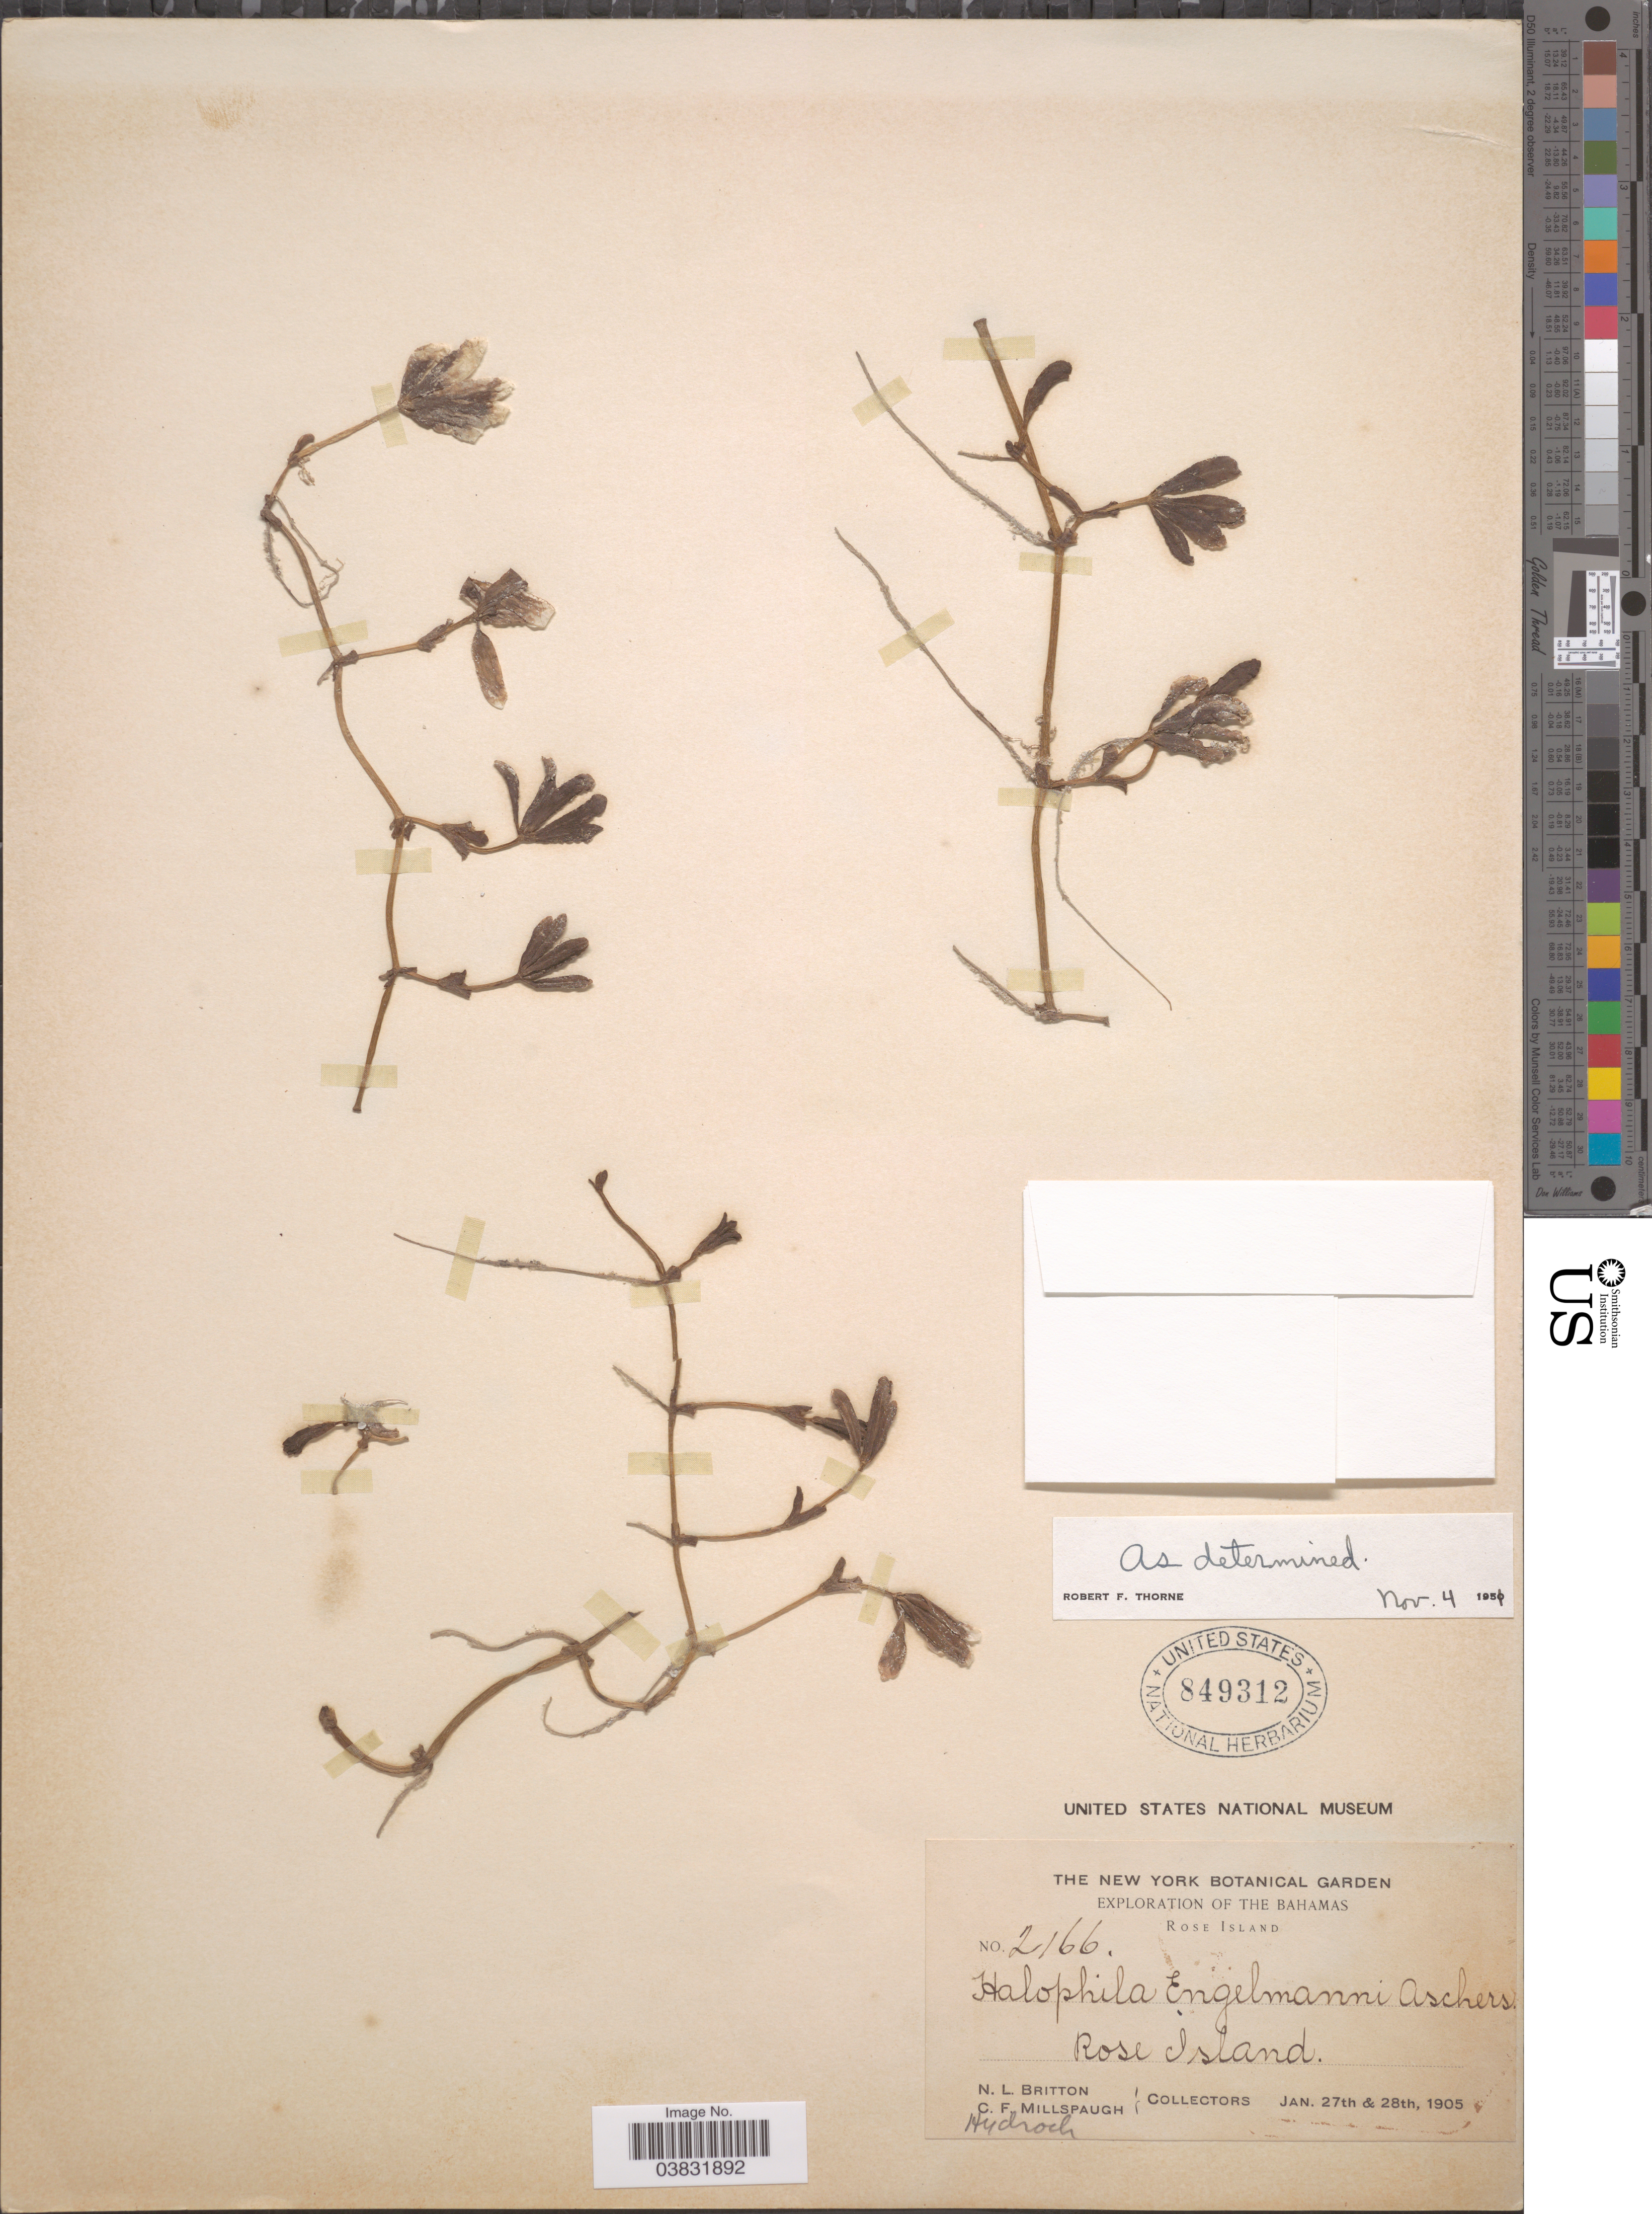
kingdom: Plantae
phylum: Tracheophyta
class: Liliopsida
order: Alismatales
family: Hydrocharitaceae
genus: Halophila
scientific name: Halophila engelmannii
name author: Asch.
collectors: N. Britton & C. F. Millspaugh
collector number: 2166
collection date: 1905-01-27/1905-01-28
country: Bahamas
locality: Rose Island.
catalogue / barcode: US 849312